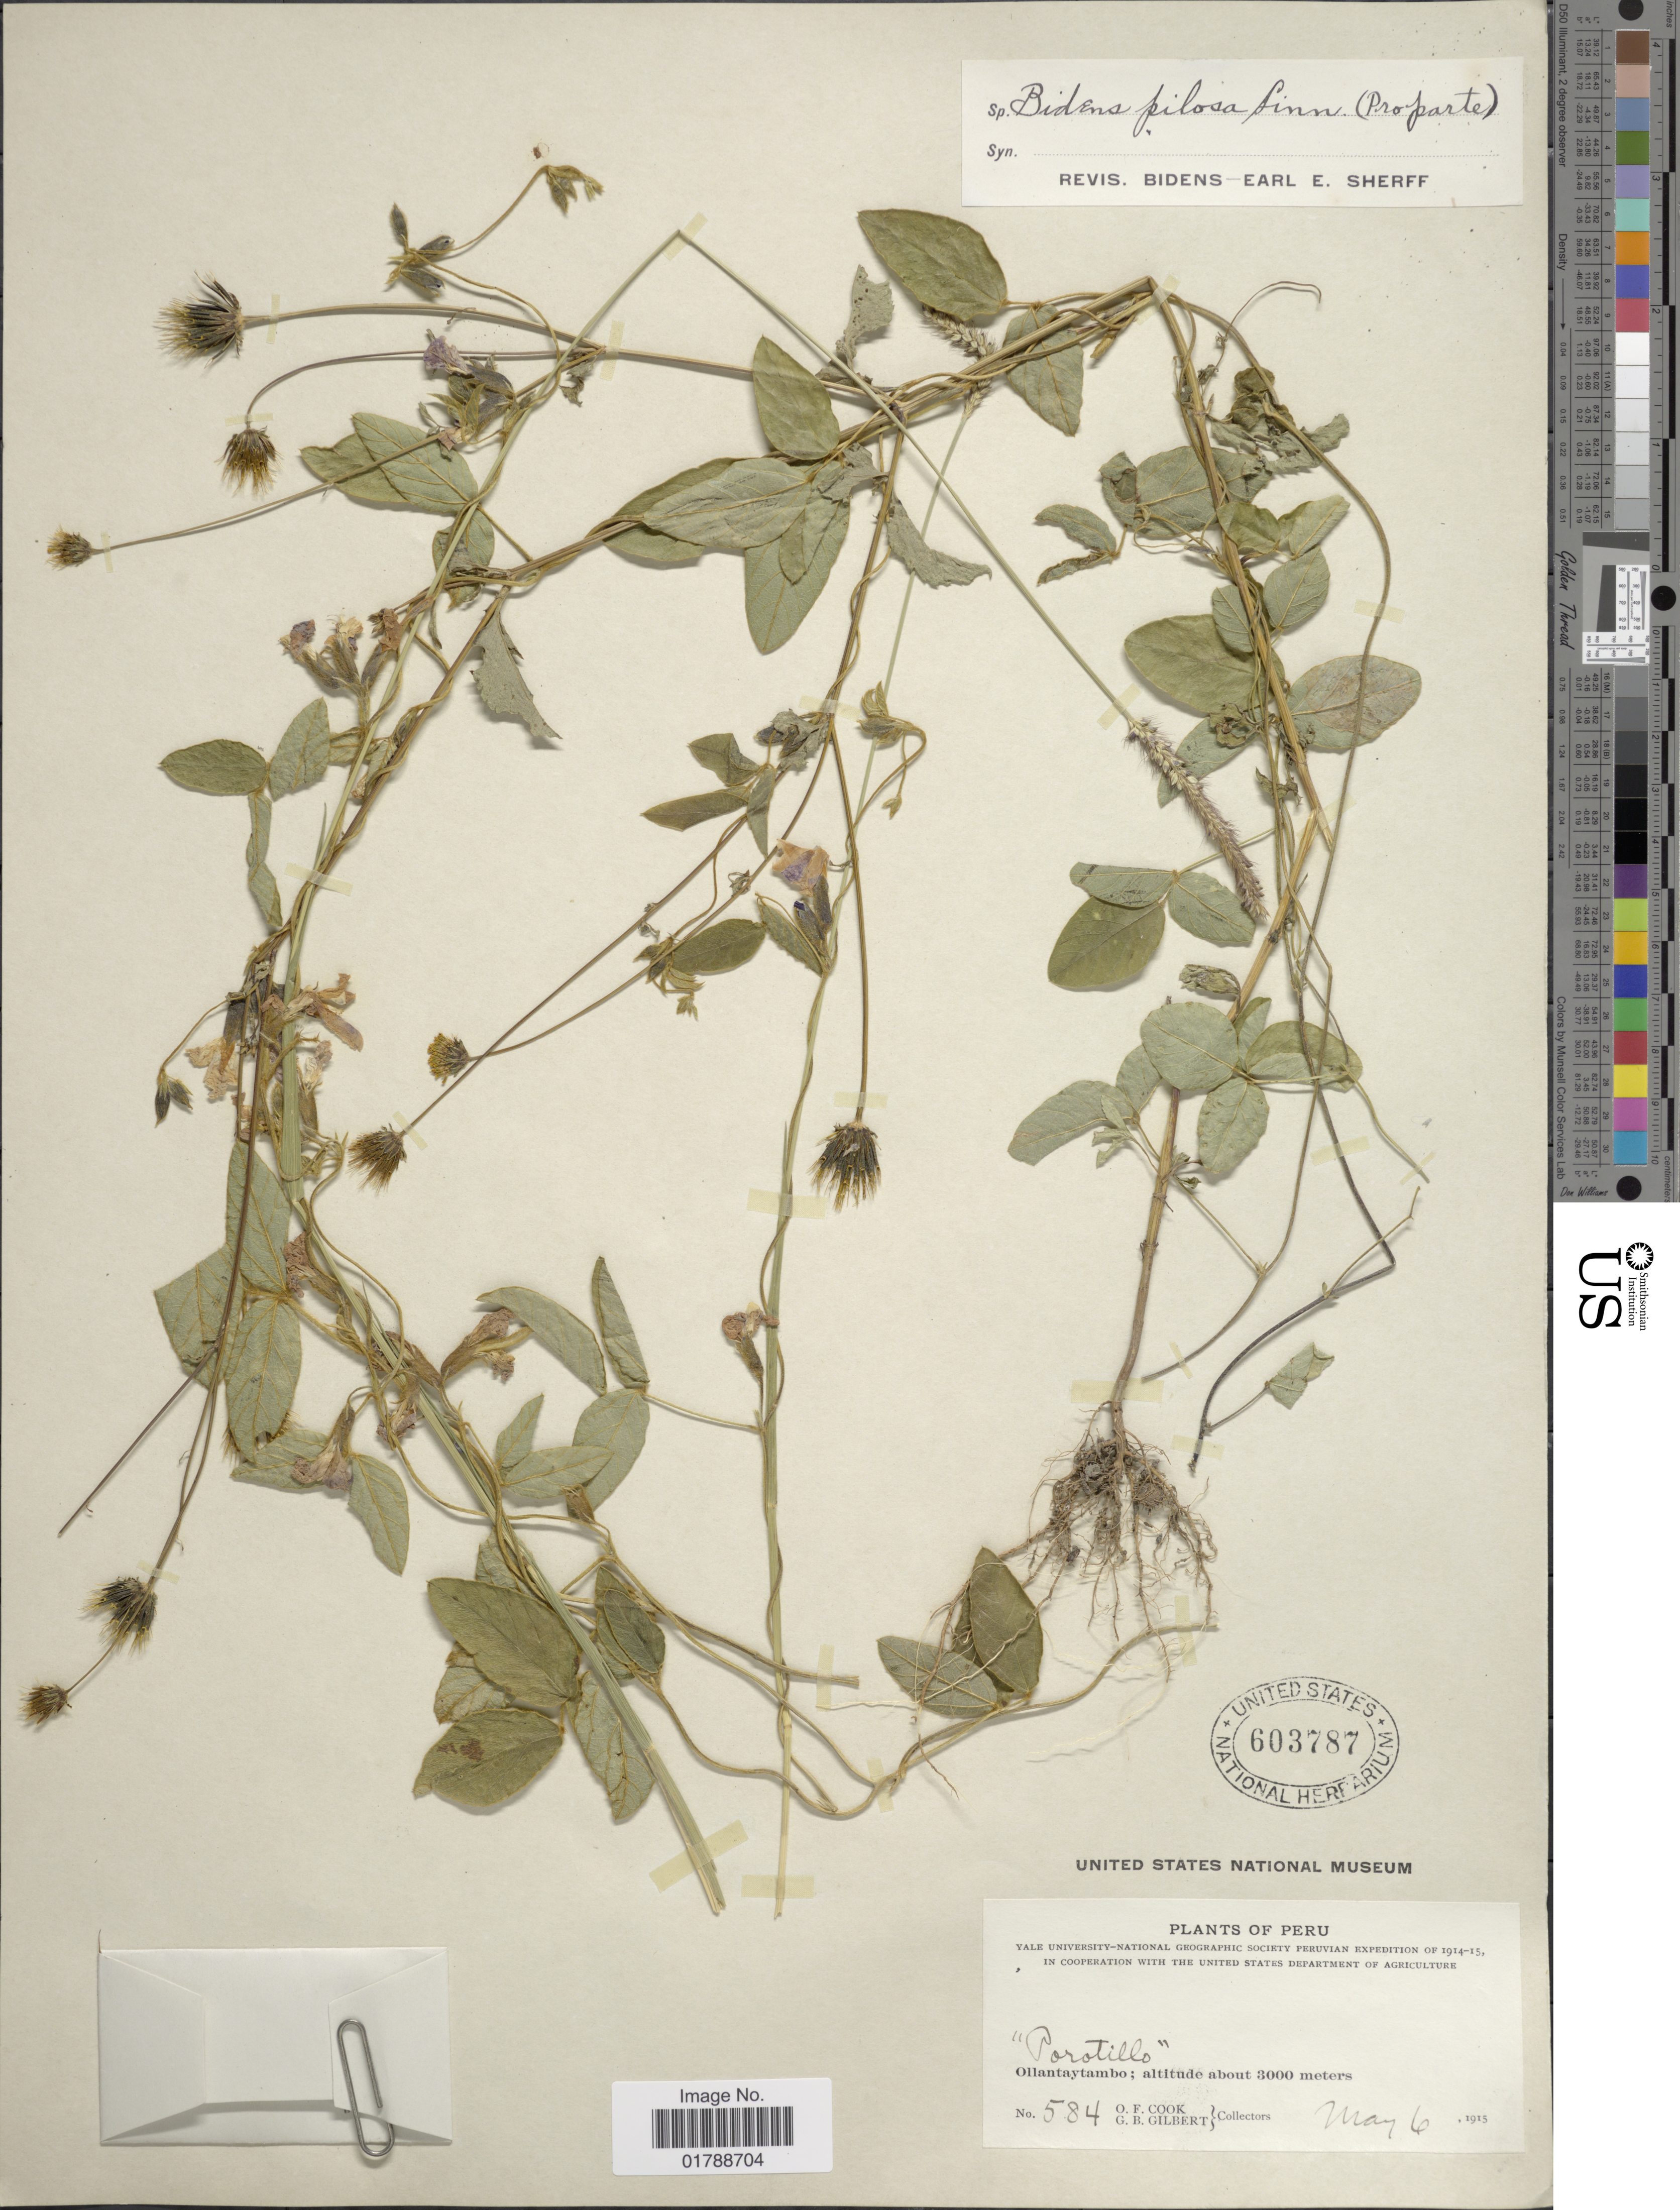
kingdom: Plantae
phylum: Tracheophyta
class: Magnoliopsida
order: Asterales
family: Asteraceae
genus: Bidens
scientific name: Bidens pilosa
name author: L.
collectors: O. F. Cook & G. B. Gilbert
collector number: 584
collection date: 1915-05-06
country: Peru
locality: Ollantaytambo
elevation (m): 3000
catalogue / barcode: US 603787